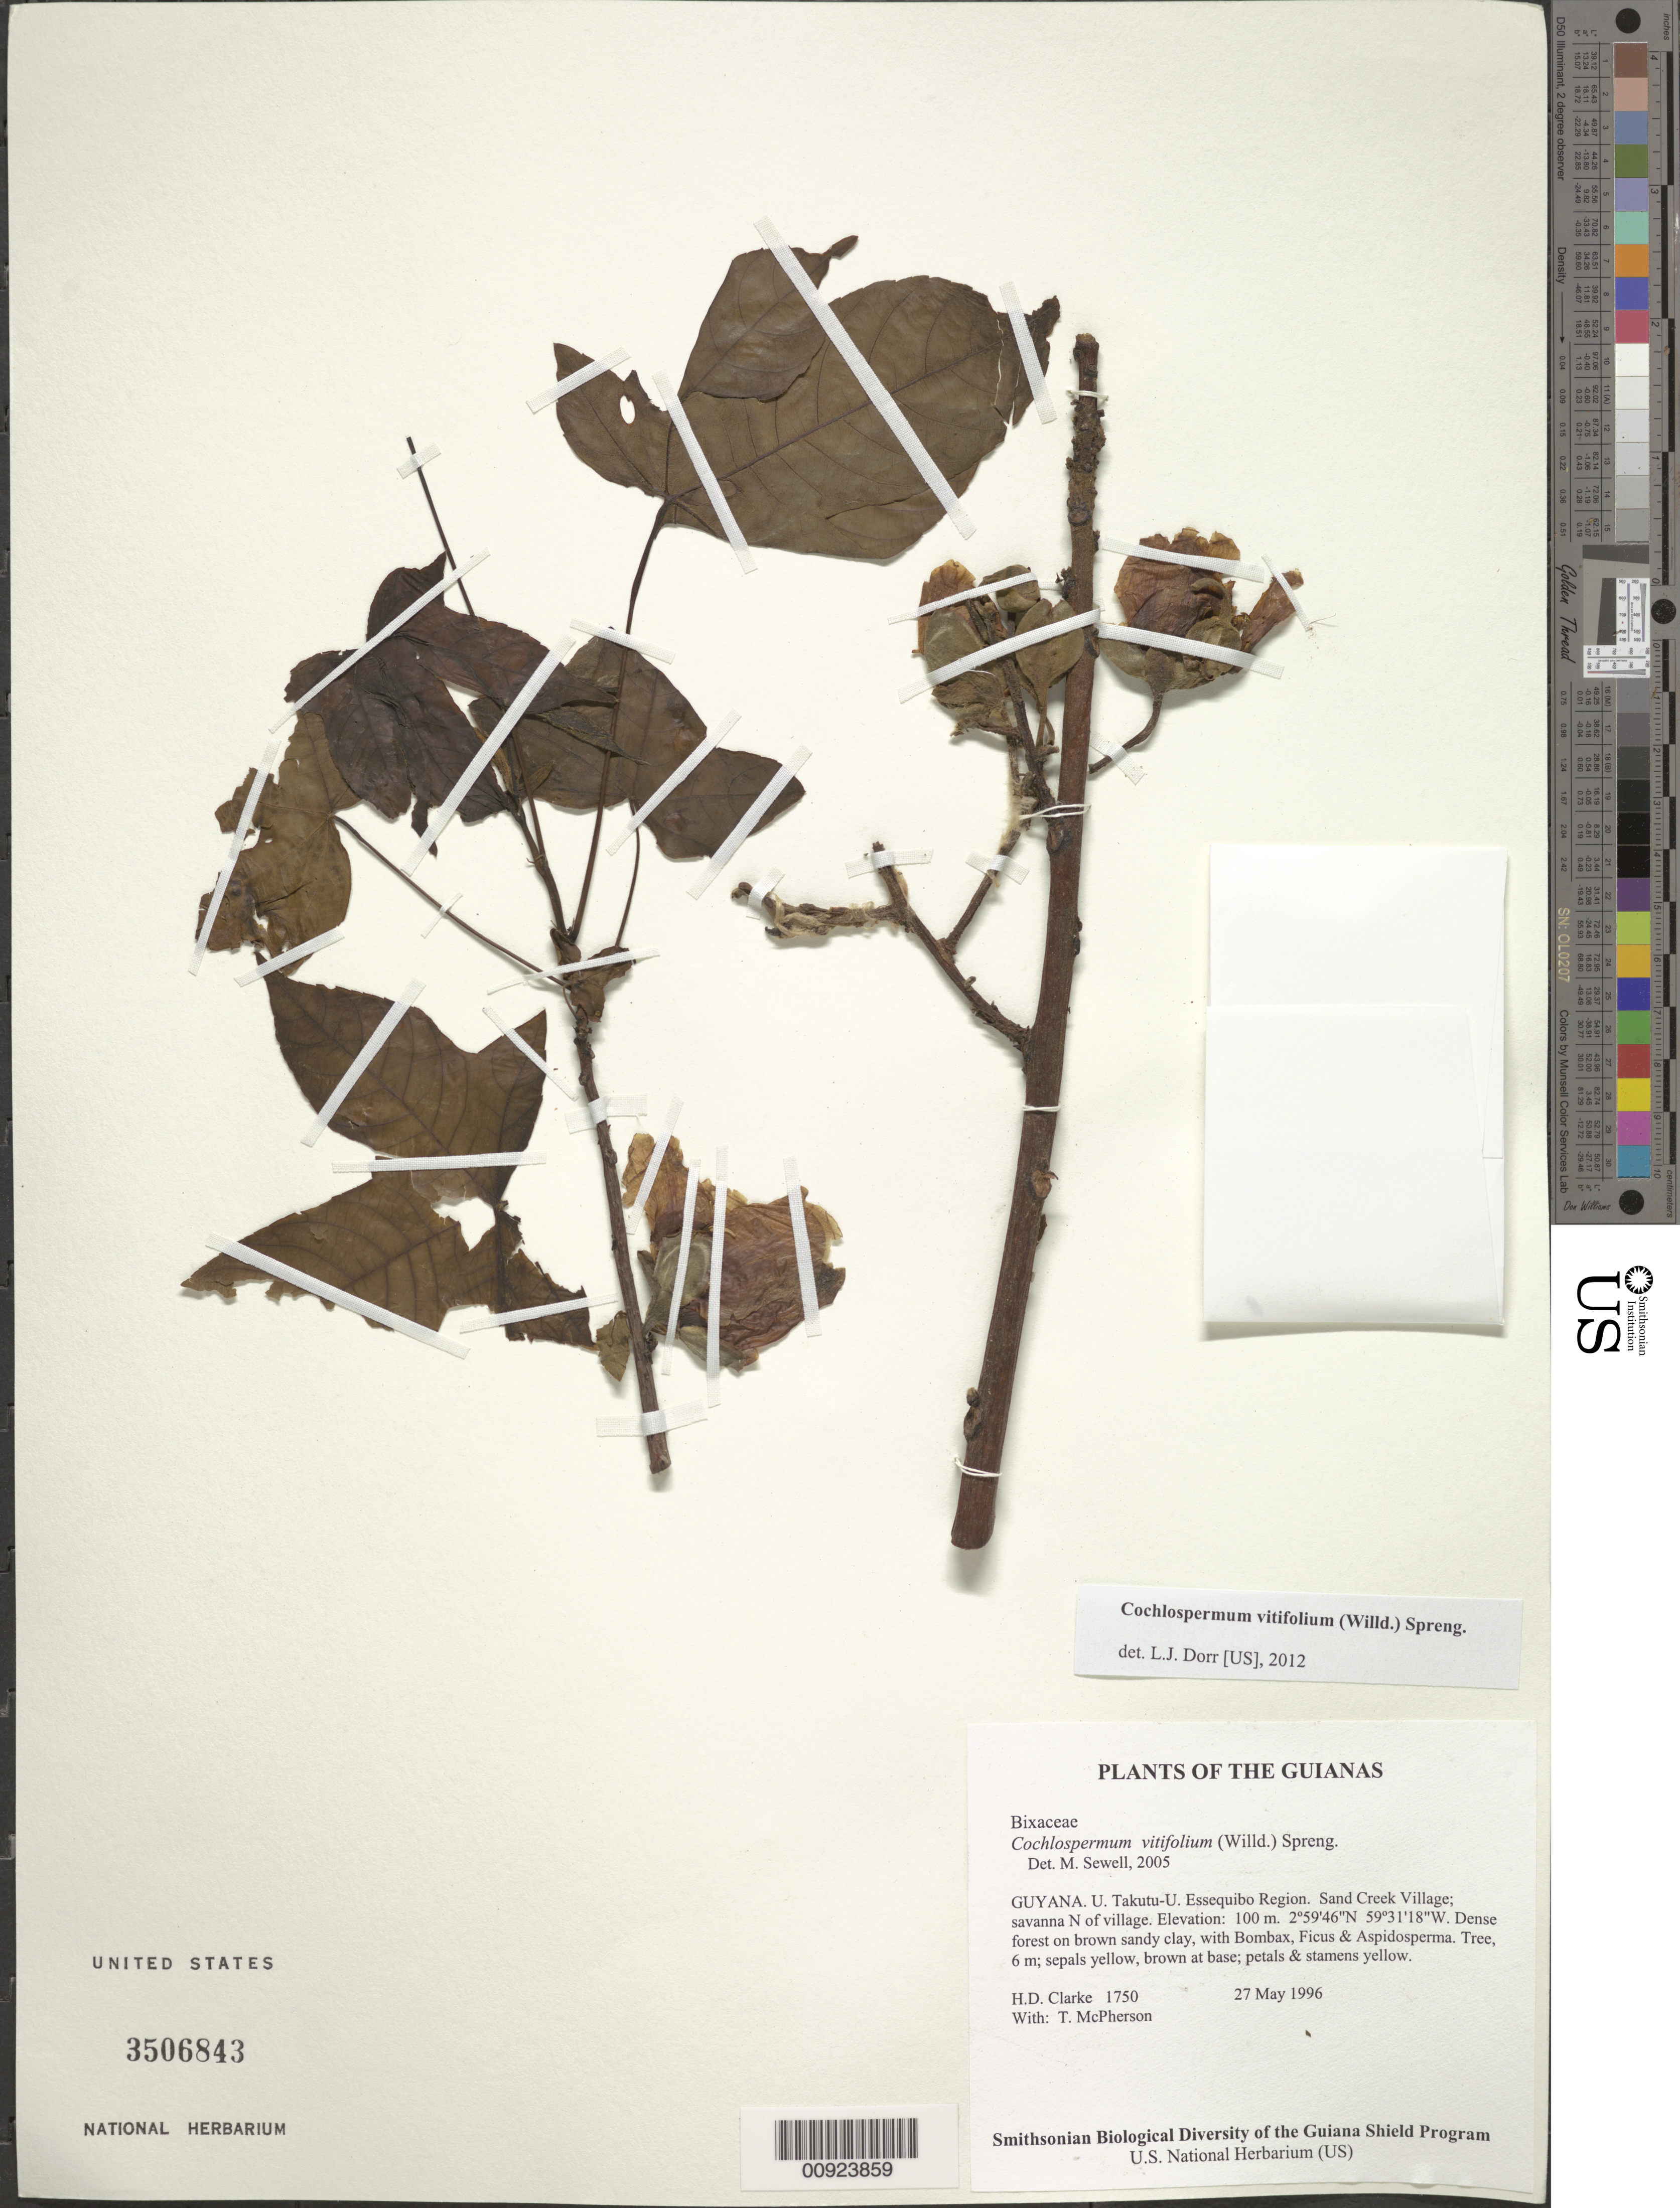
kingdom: Plantae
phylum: Tracheophyta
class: Magnoliopsida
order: Malvales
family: Cochlospermaceae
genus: Cochlospermum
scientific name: Cochlospermum vitifolium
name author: (Willd.) Spreng.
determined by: Sewell, M.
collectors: H. D. Clarke & T. McPherson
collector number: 1750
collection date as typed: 27 May 1996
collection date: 1996-05-27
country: Guyana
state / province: U. Takutu-U. Essequibo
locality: Sand Creek Village; savanna N of village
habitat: Dense forest on brown sandy clay, with Bombacaceae, Ficus & Aspidosperma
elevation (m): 100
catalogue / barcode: US 3506843